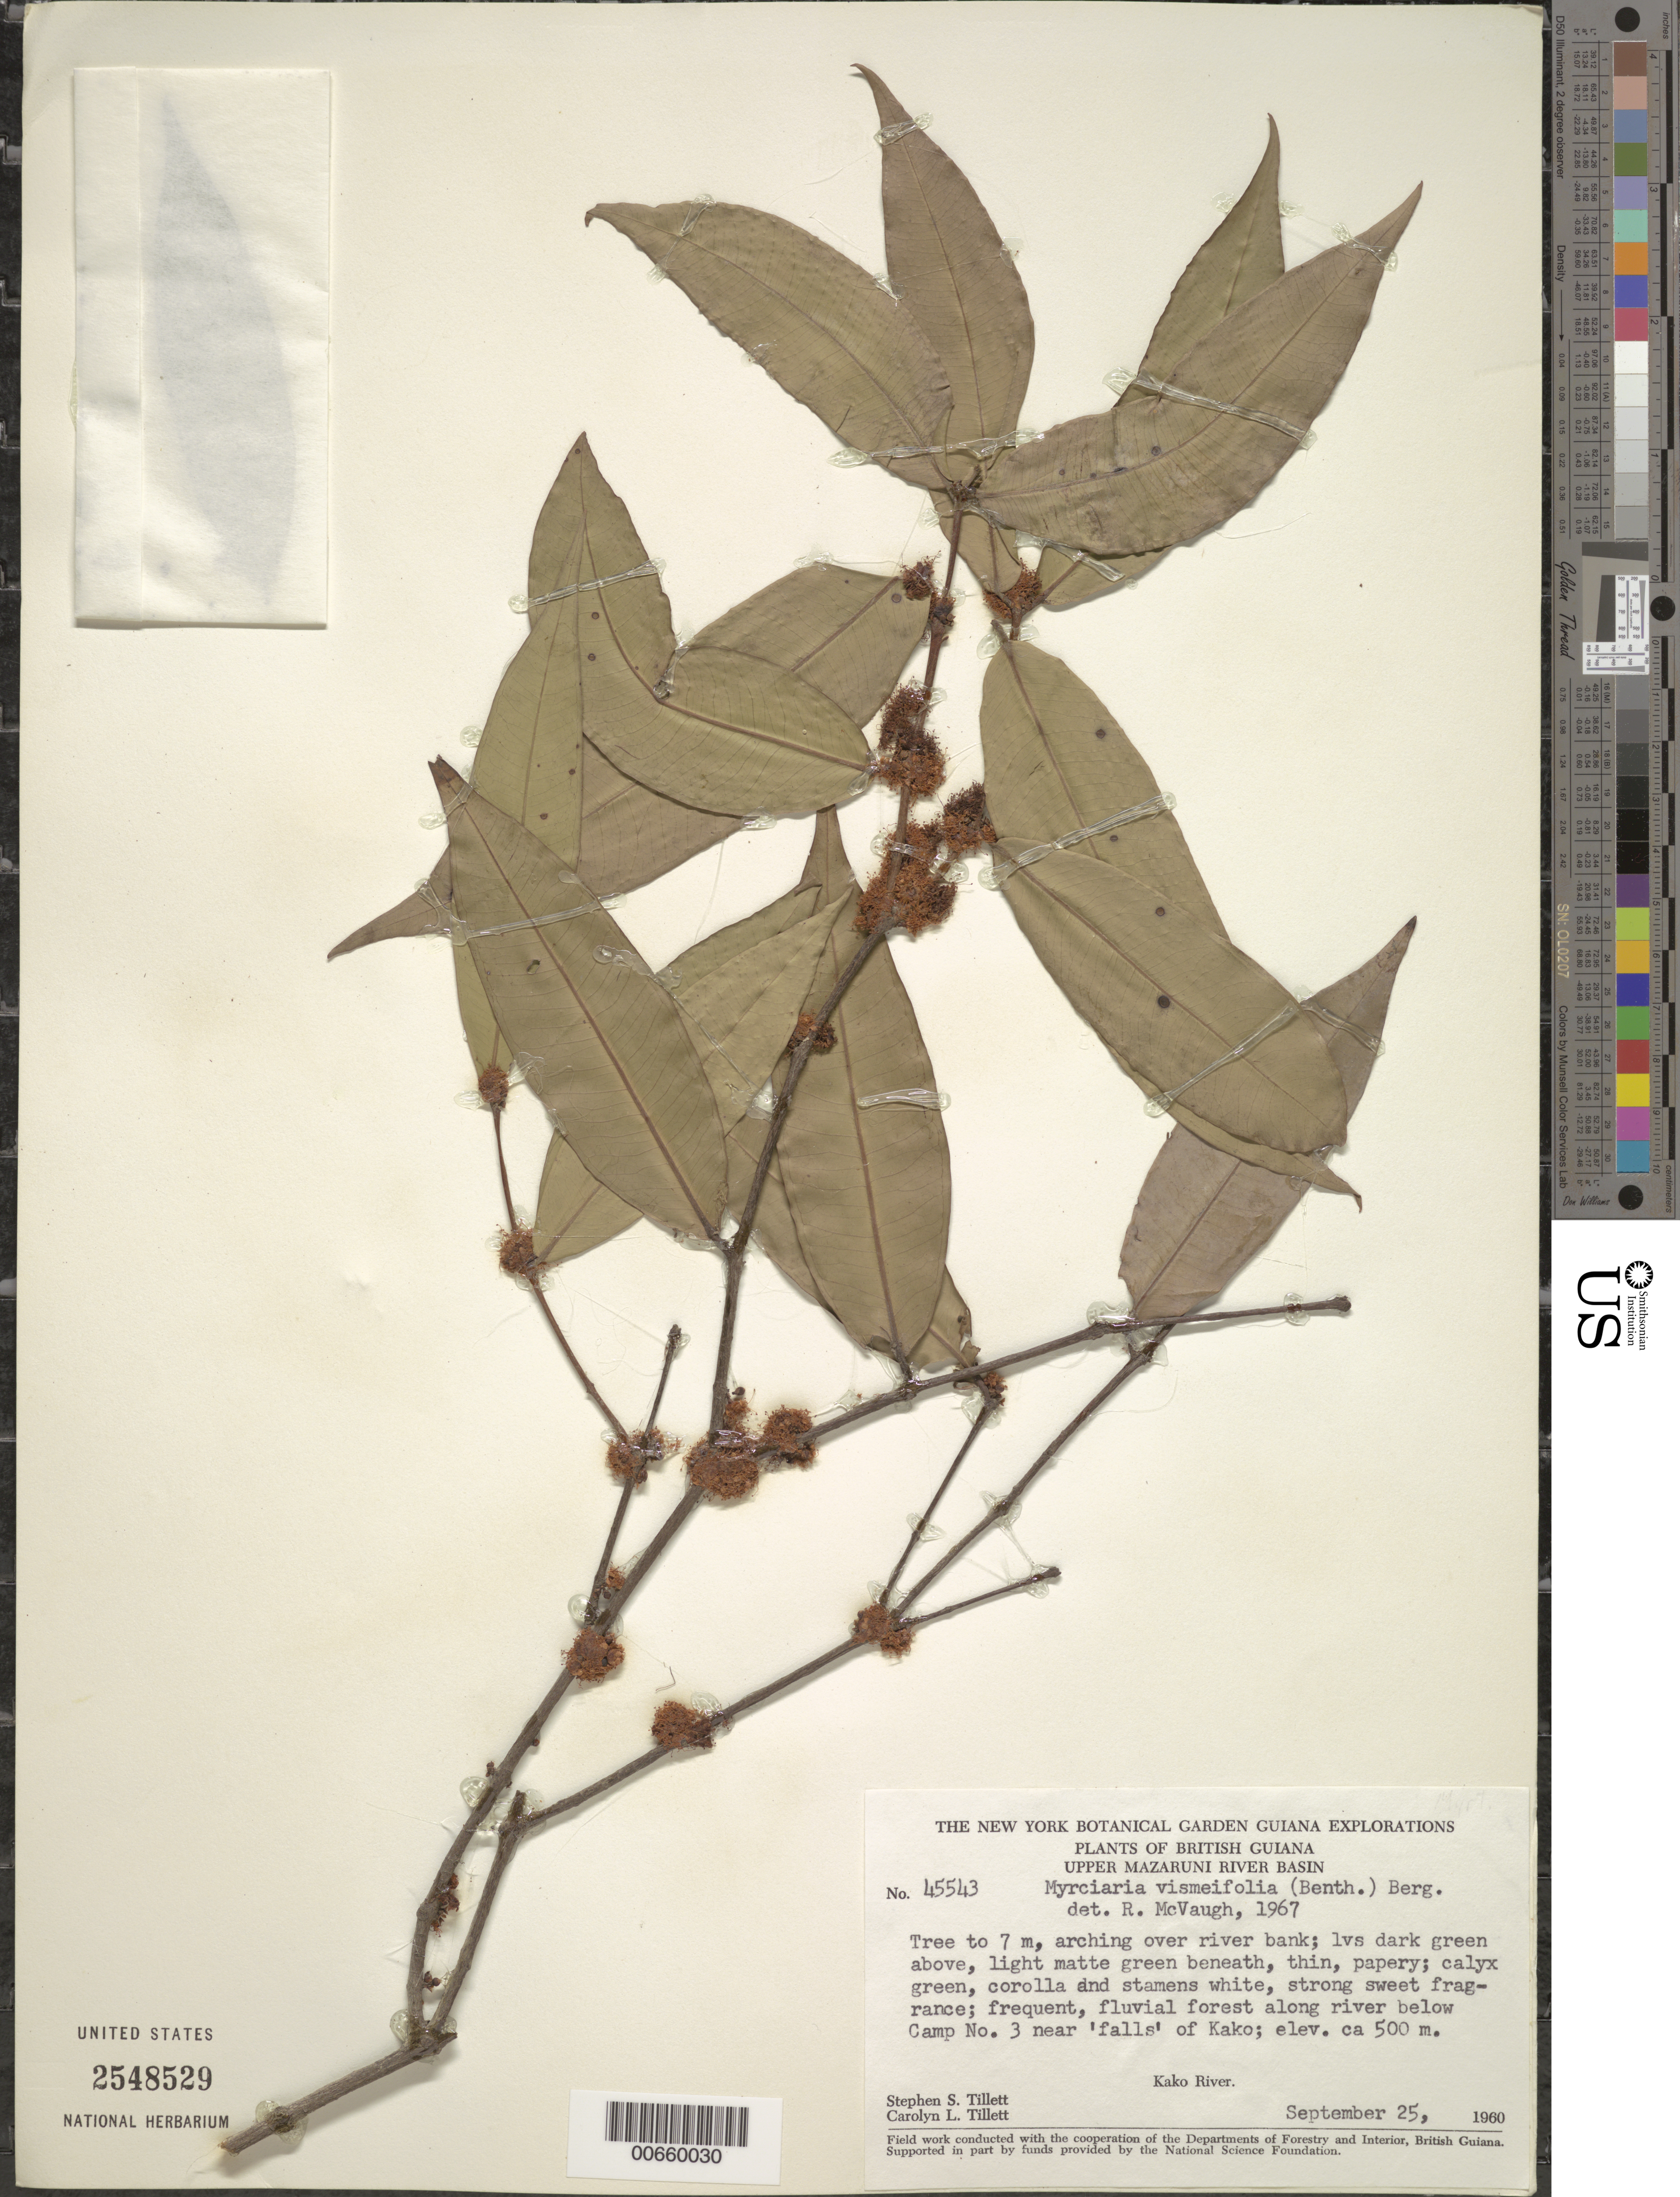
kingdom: Plantae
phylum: Tracheophyta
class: Magnoliopsida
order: Myrtales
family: Myrtaceae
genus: Myrciaria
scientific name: Myrciaria vismiifolia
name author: (Benth.) O. Berg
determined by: McVaugh, R.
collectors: S. S. Tillett, C. L. Tillett & R. Boyan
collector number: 45543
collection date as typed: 25-Sep-60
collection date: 1960-09-25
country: Guyana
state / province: Cuyuni-Mazaruni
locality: Camp #3, 1/2 mile below 'falls' of Kako R., S bank, about 10 hours from mouth, Upper Mazaruni R basin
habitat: Riverbank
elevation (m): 500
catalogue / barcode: US 2548529